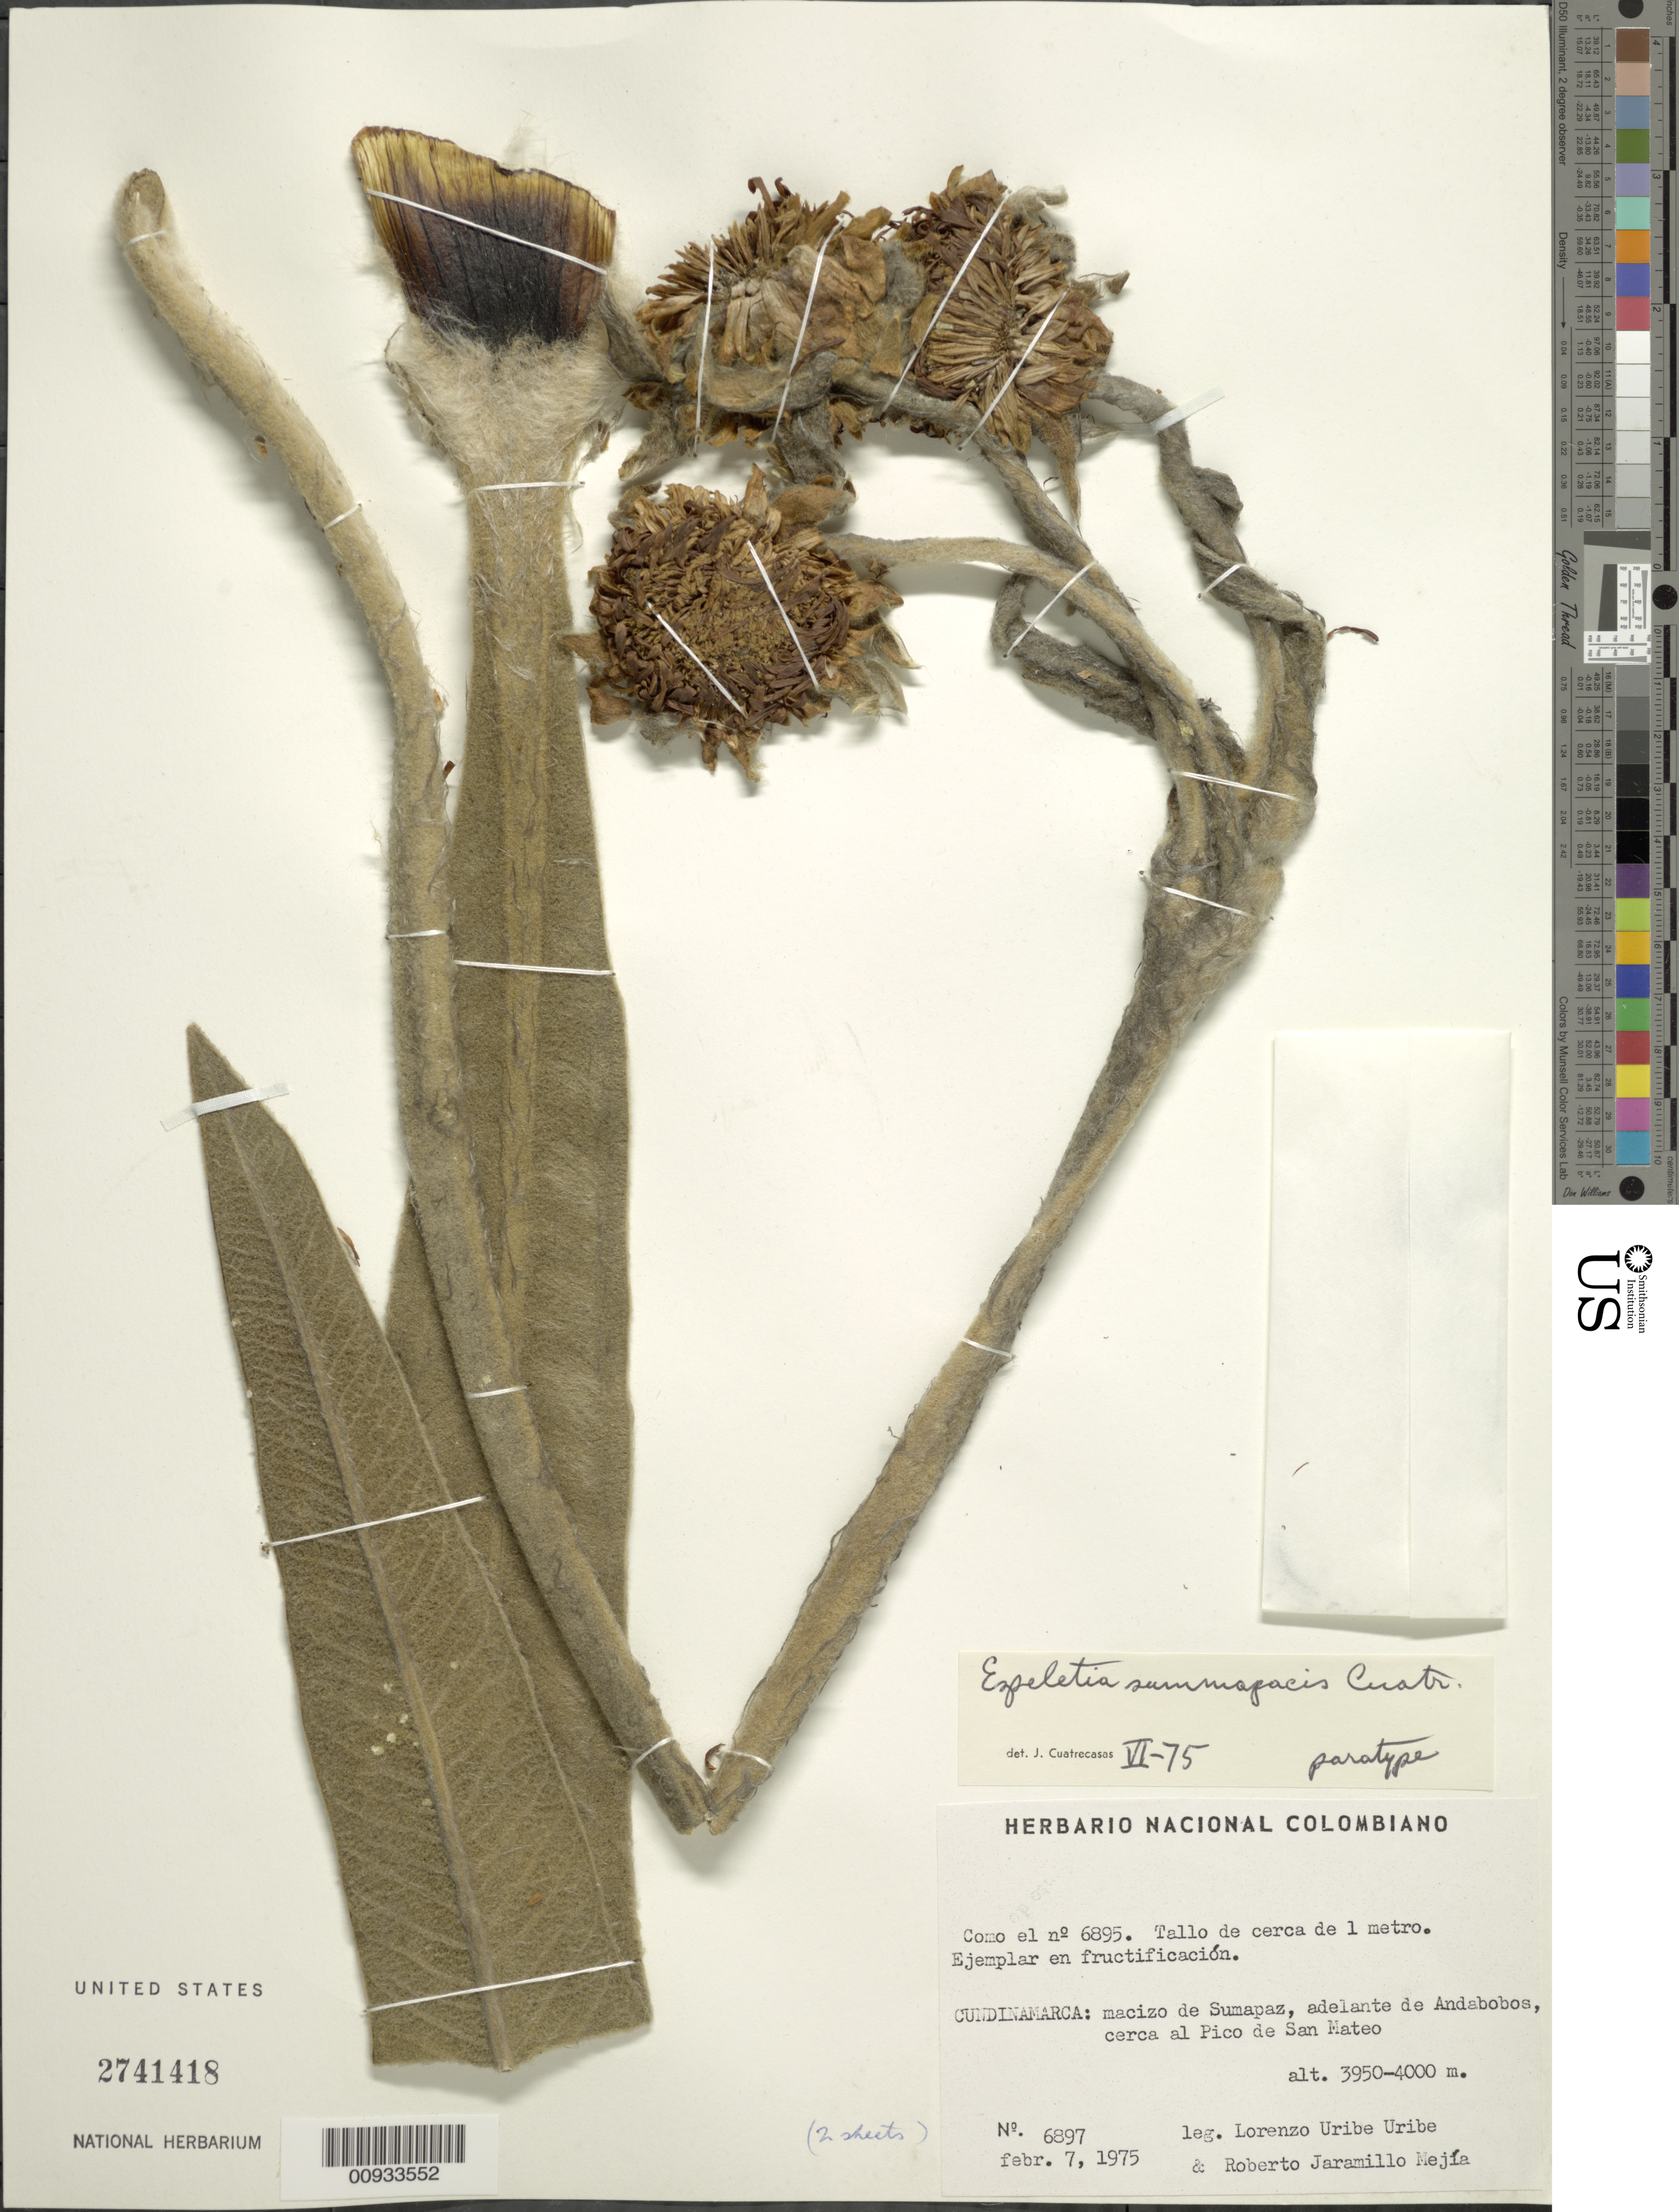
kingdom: Plantae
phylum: Tracheophyta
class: Magnoliopsida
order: Asterales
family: Asteraceae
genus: Espeletia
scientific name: Espeletia summapacis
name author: Cuatrec.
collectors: L. Uribe & R. Jaramillo M.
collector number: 6897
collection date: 1975-02-07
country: Colombia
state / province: Cundinamarca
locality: Macizo de Sumapaz, adelante de Andabobos, cerca al Pico de San Mateo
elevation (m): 3950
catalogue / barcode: US 2741418